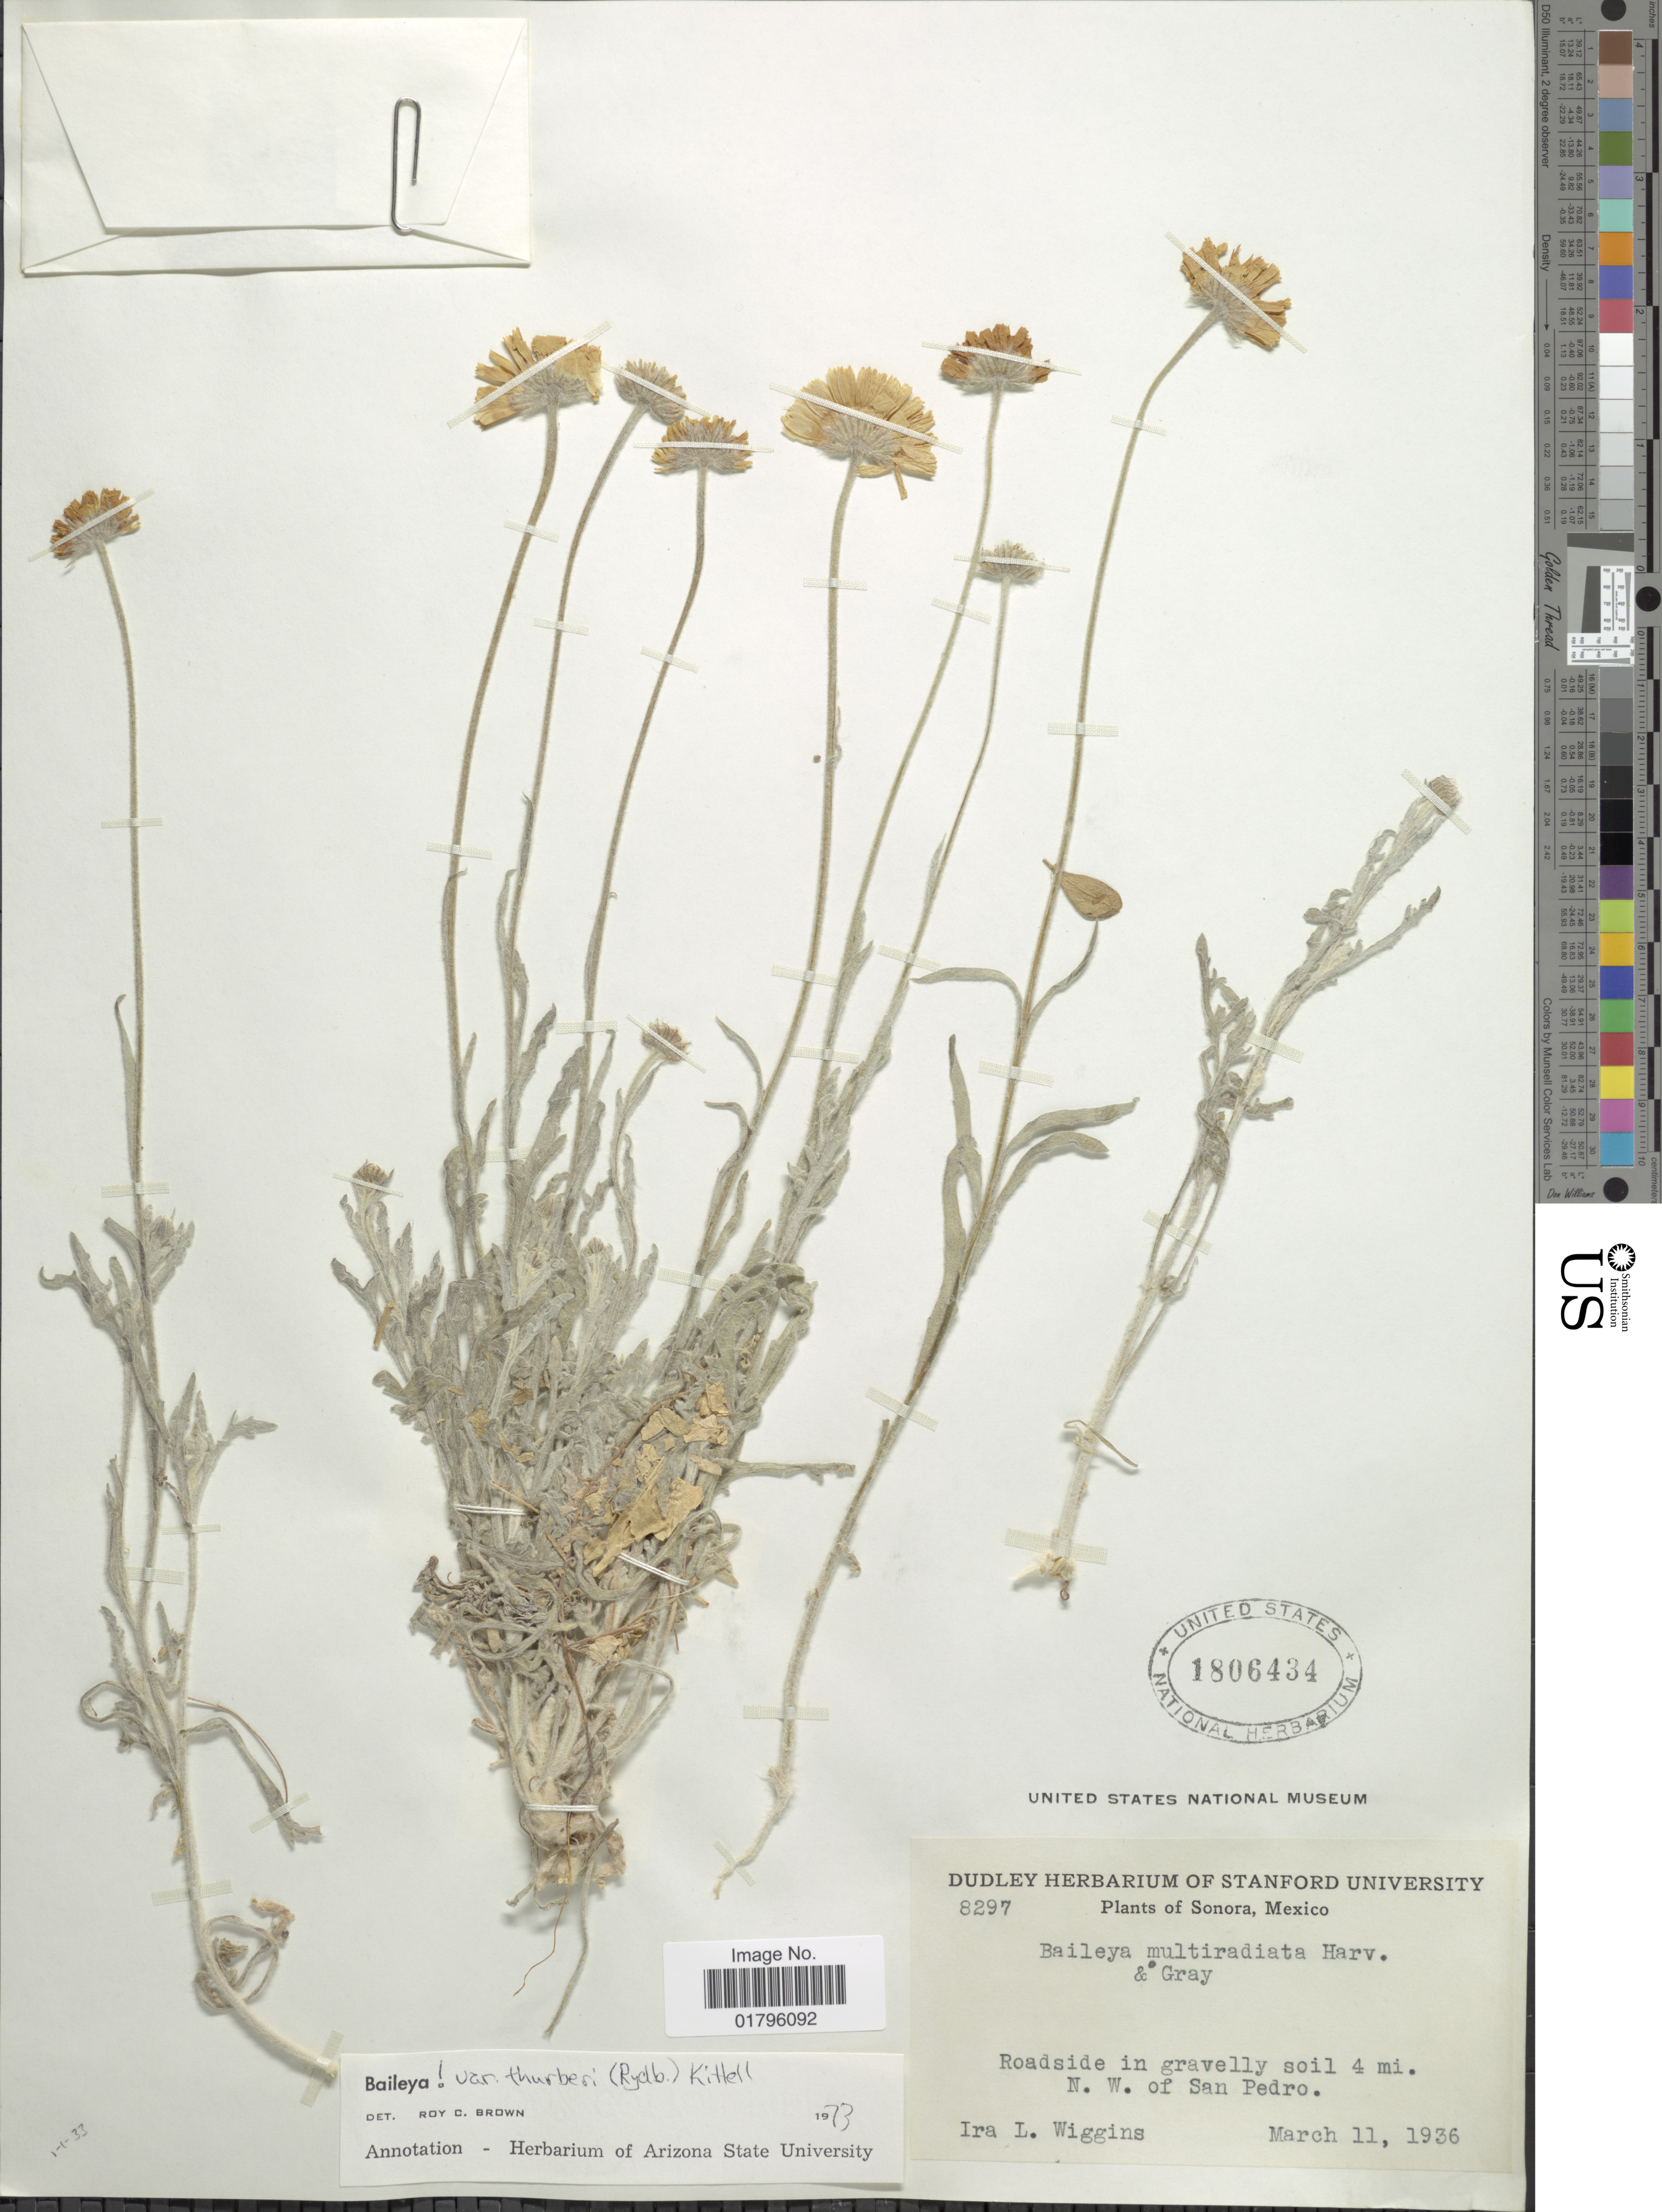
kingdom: Plantae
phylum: Tracheophyta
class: Magnoliopsida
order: Asterales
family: Asteraceae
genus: Baileya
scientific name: Baileya multiradiata var. thurberi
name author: (Rydb.) Kittell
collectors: I. L. Wiggins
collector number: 8297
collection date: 1936-03-11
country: Mexico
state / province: Sonora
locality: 4 mi. N. W. of San Pedro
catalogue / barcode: US 1806434